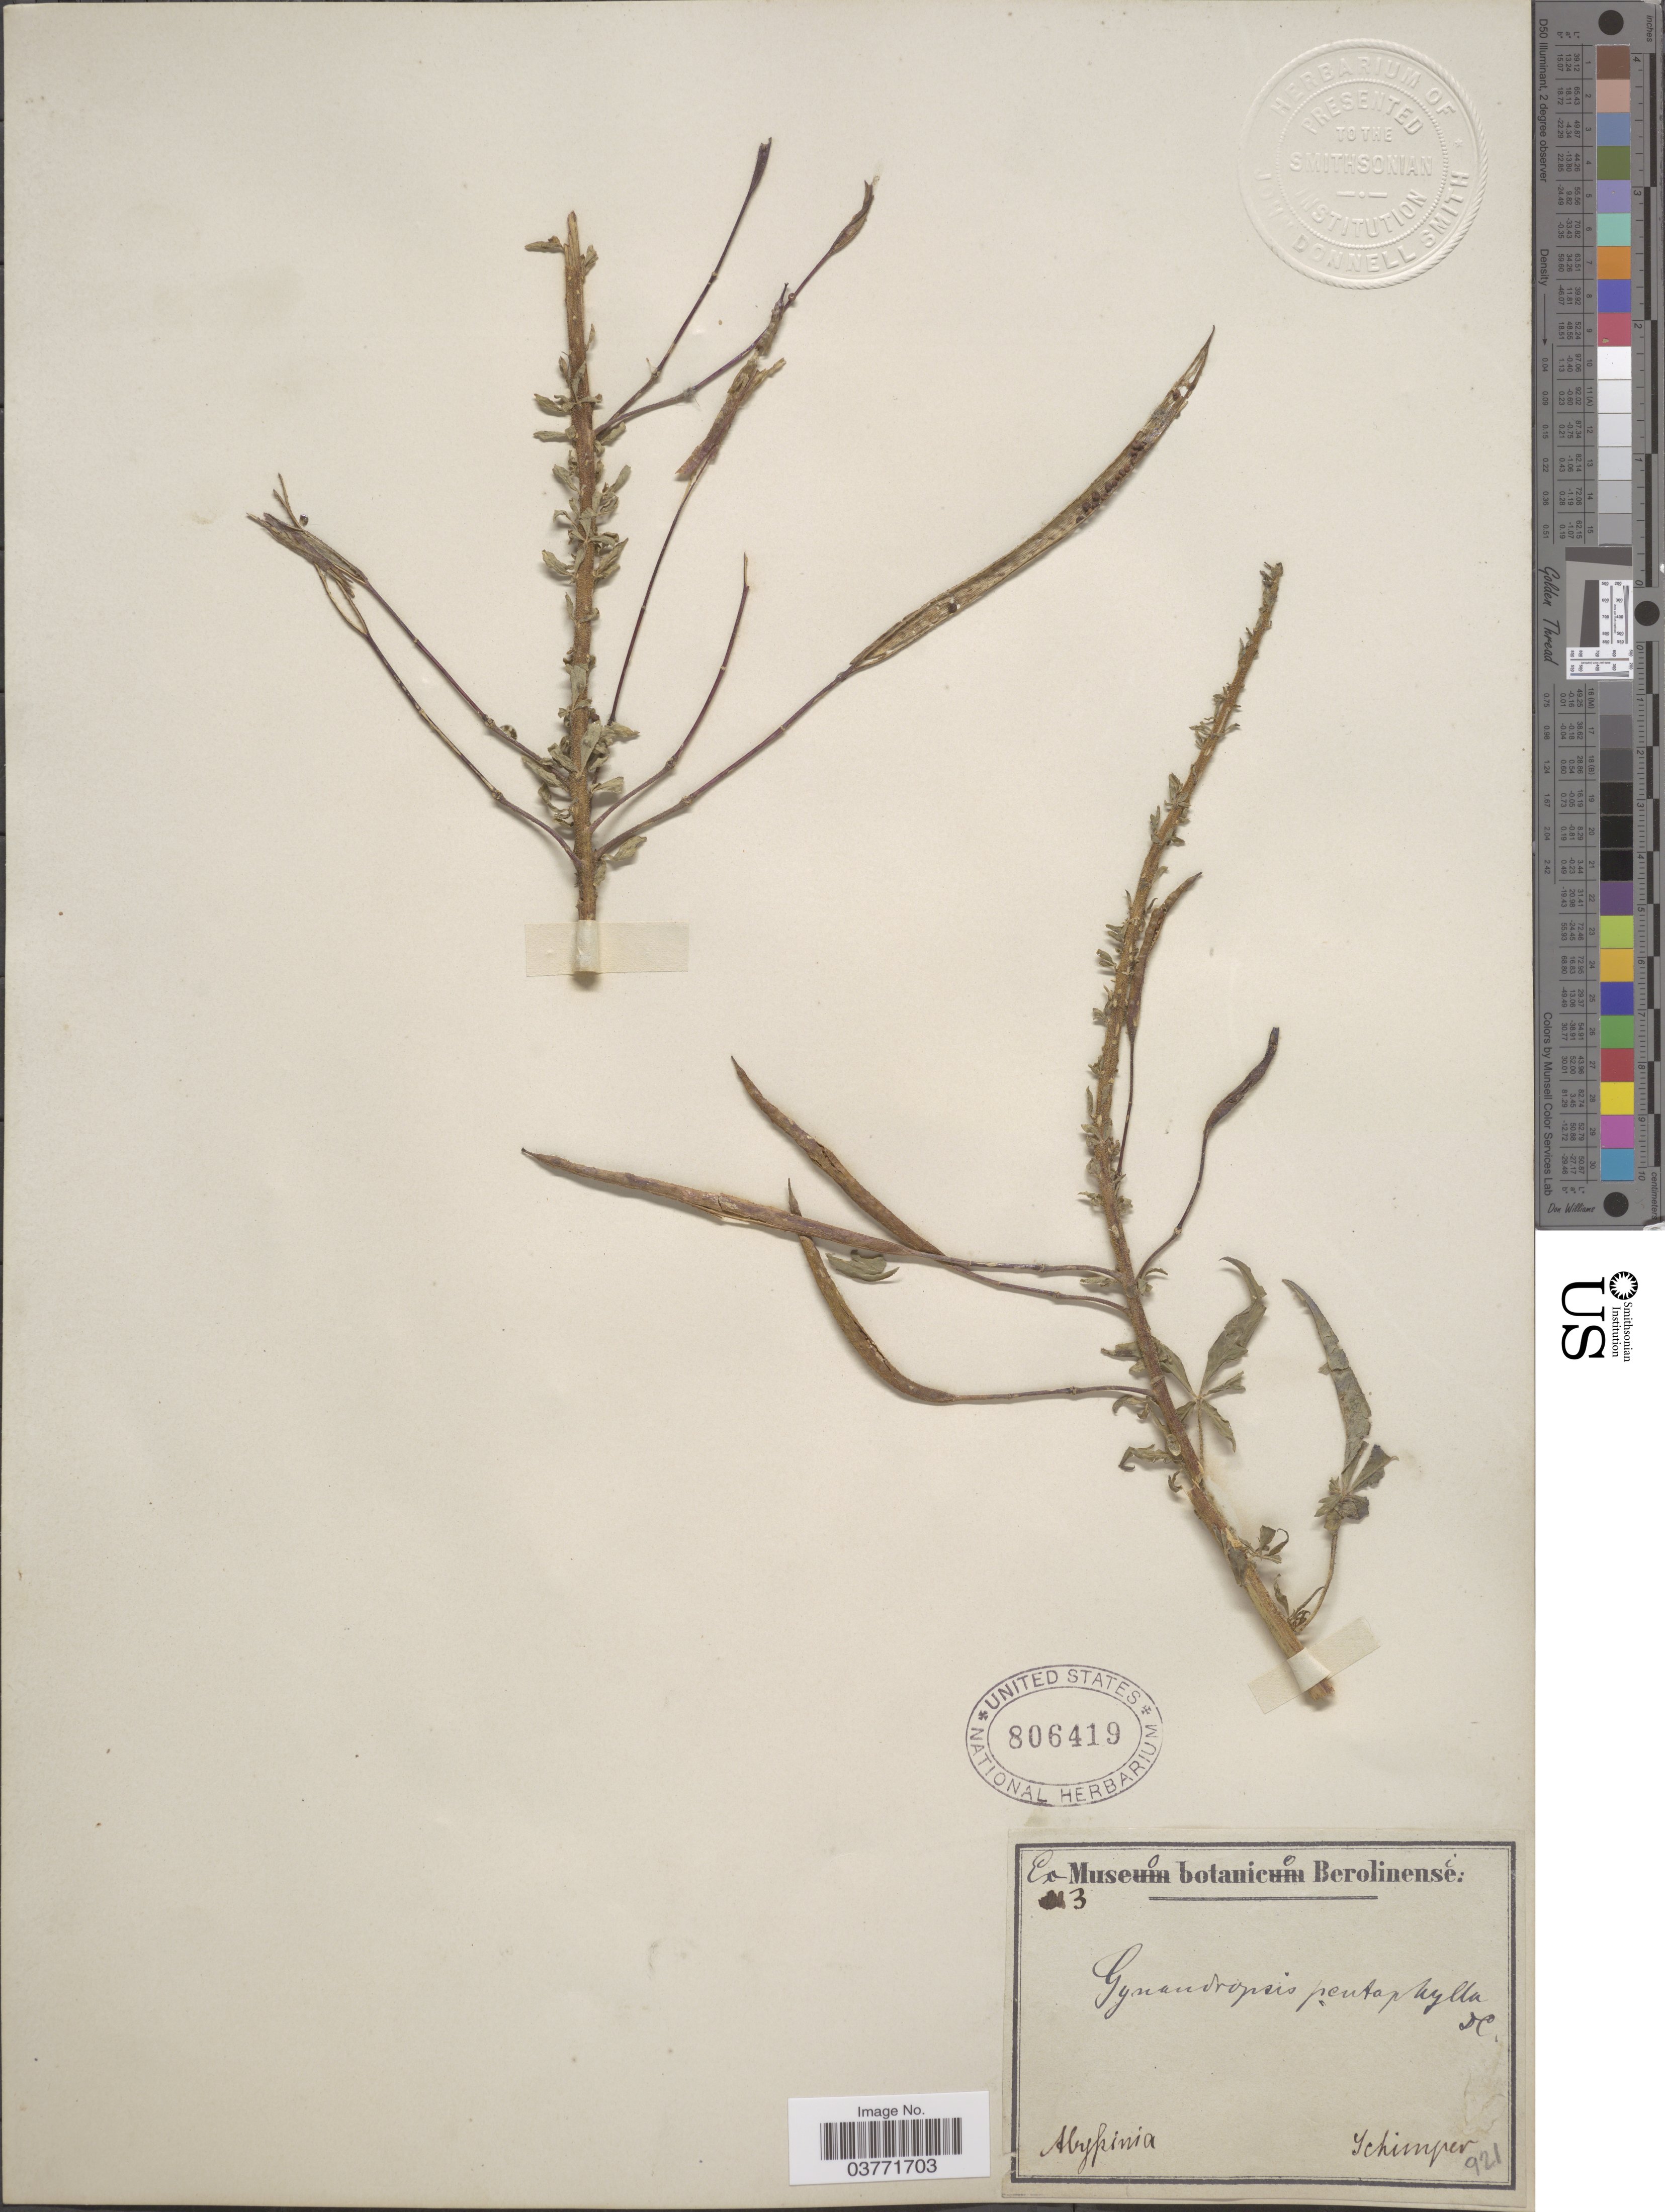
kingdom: Plantae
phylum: Tracheophyta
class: Magnoliopsida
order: Brassicales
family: Cleomaceae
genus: Gynandropsis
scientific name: Gynandropsis gynandra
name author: (L.) Briq.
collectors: -. Schimper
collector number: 3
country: Ethiopia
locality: Abyssinia.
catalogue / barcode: US 806419